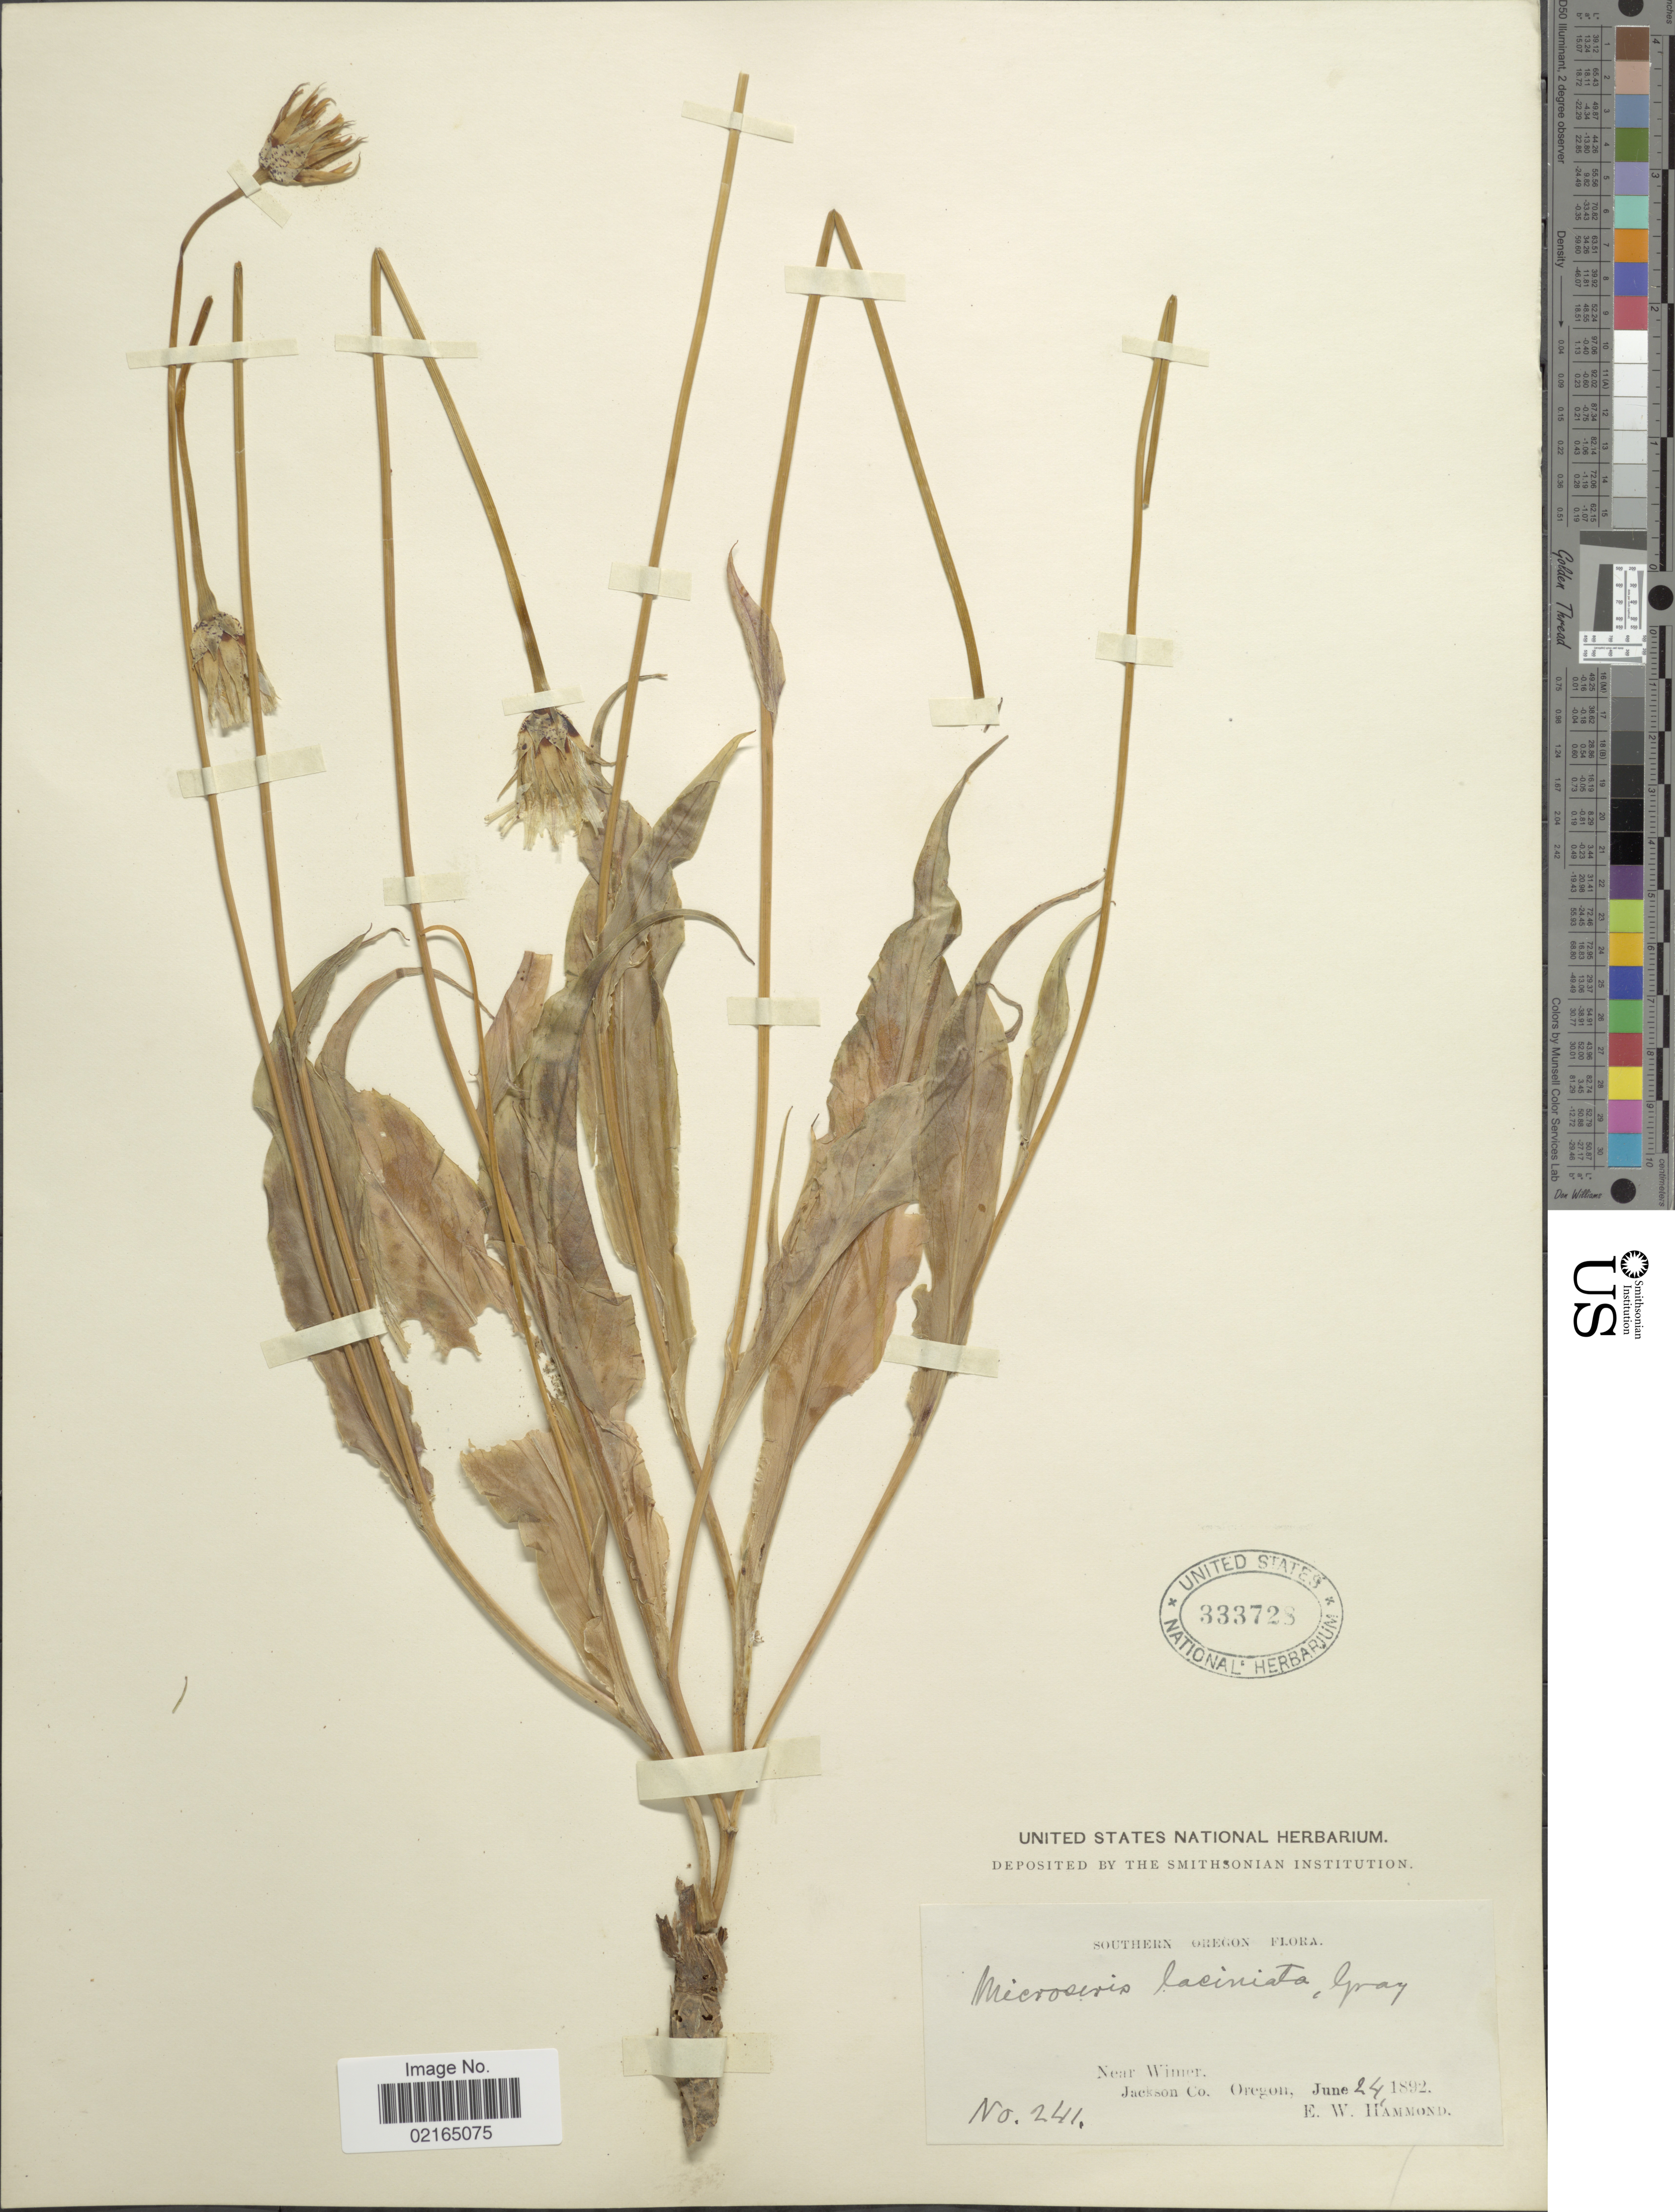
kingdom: Plantae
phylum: Tracheophyta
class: Magnoliopsida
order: Asterales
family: Asteraceae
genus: Microseris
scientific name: Microseris laciniata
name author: (Hook.) Sch. Bip.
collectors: E. Hammond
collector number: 241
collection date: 1892-06-24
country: United States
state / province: Oregon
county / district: Jackson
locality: Southern Oregon, Near Wimer, Jackson Co.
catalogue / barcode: US 333728